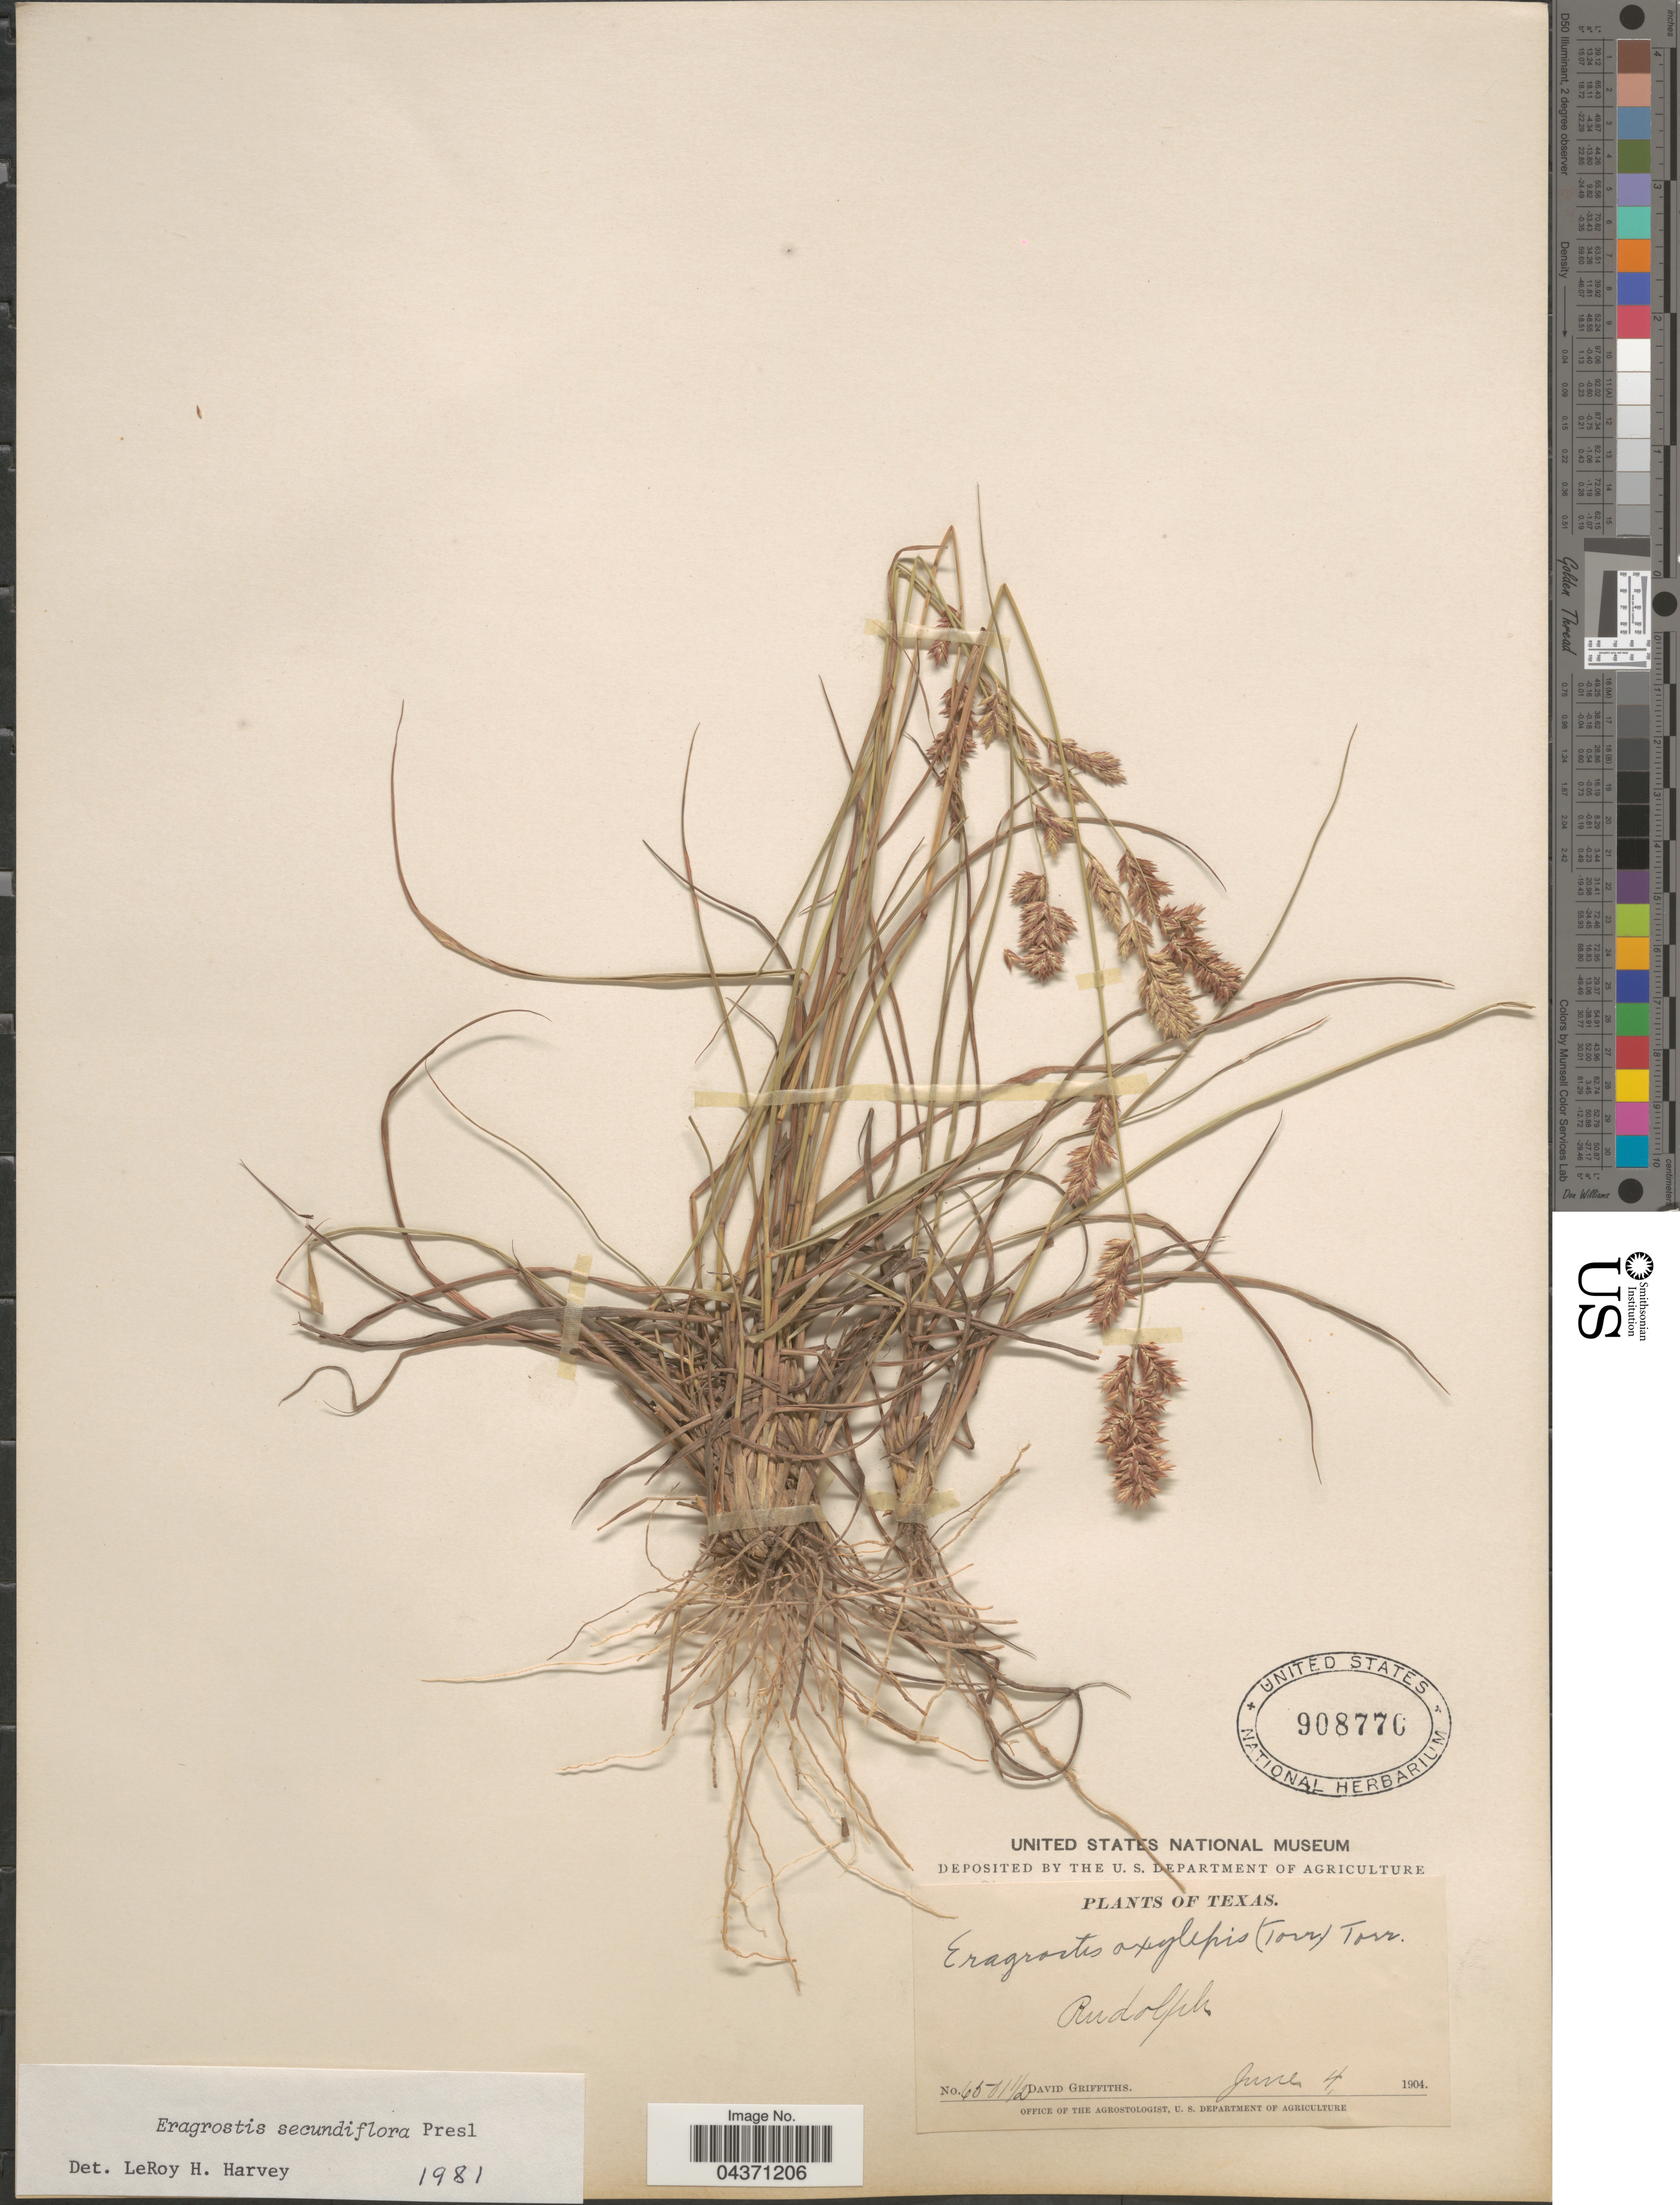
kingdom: Plantae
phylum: Tracheophyta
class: Liliopsida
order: Poales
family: Poaceae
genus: Eragrostis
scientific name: Eragrostis secundiflora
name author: J. Presl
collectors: D. Griffiths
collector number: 6501½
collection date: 1904-06-04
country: United States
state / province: Texas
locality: Rudolph.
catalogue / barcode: US 908770